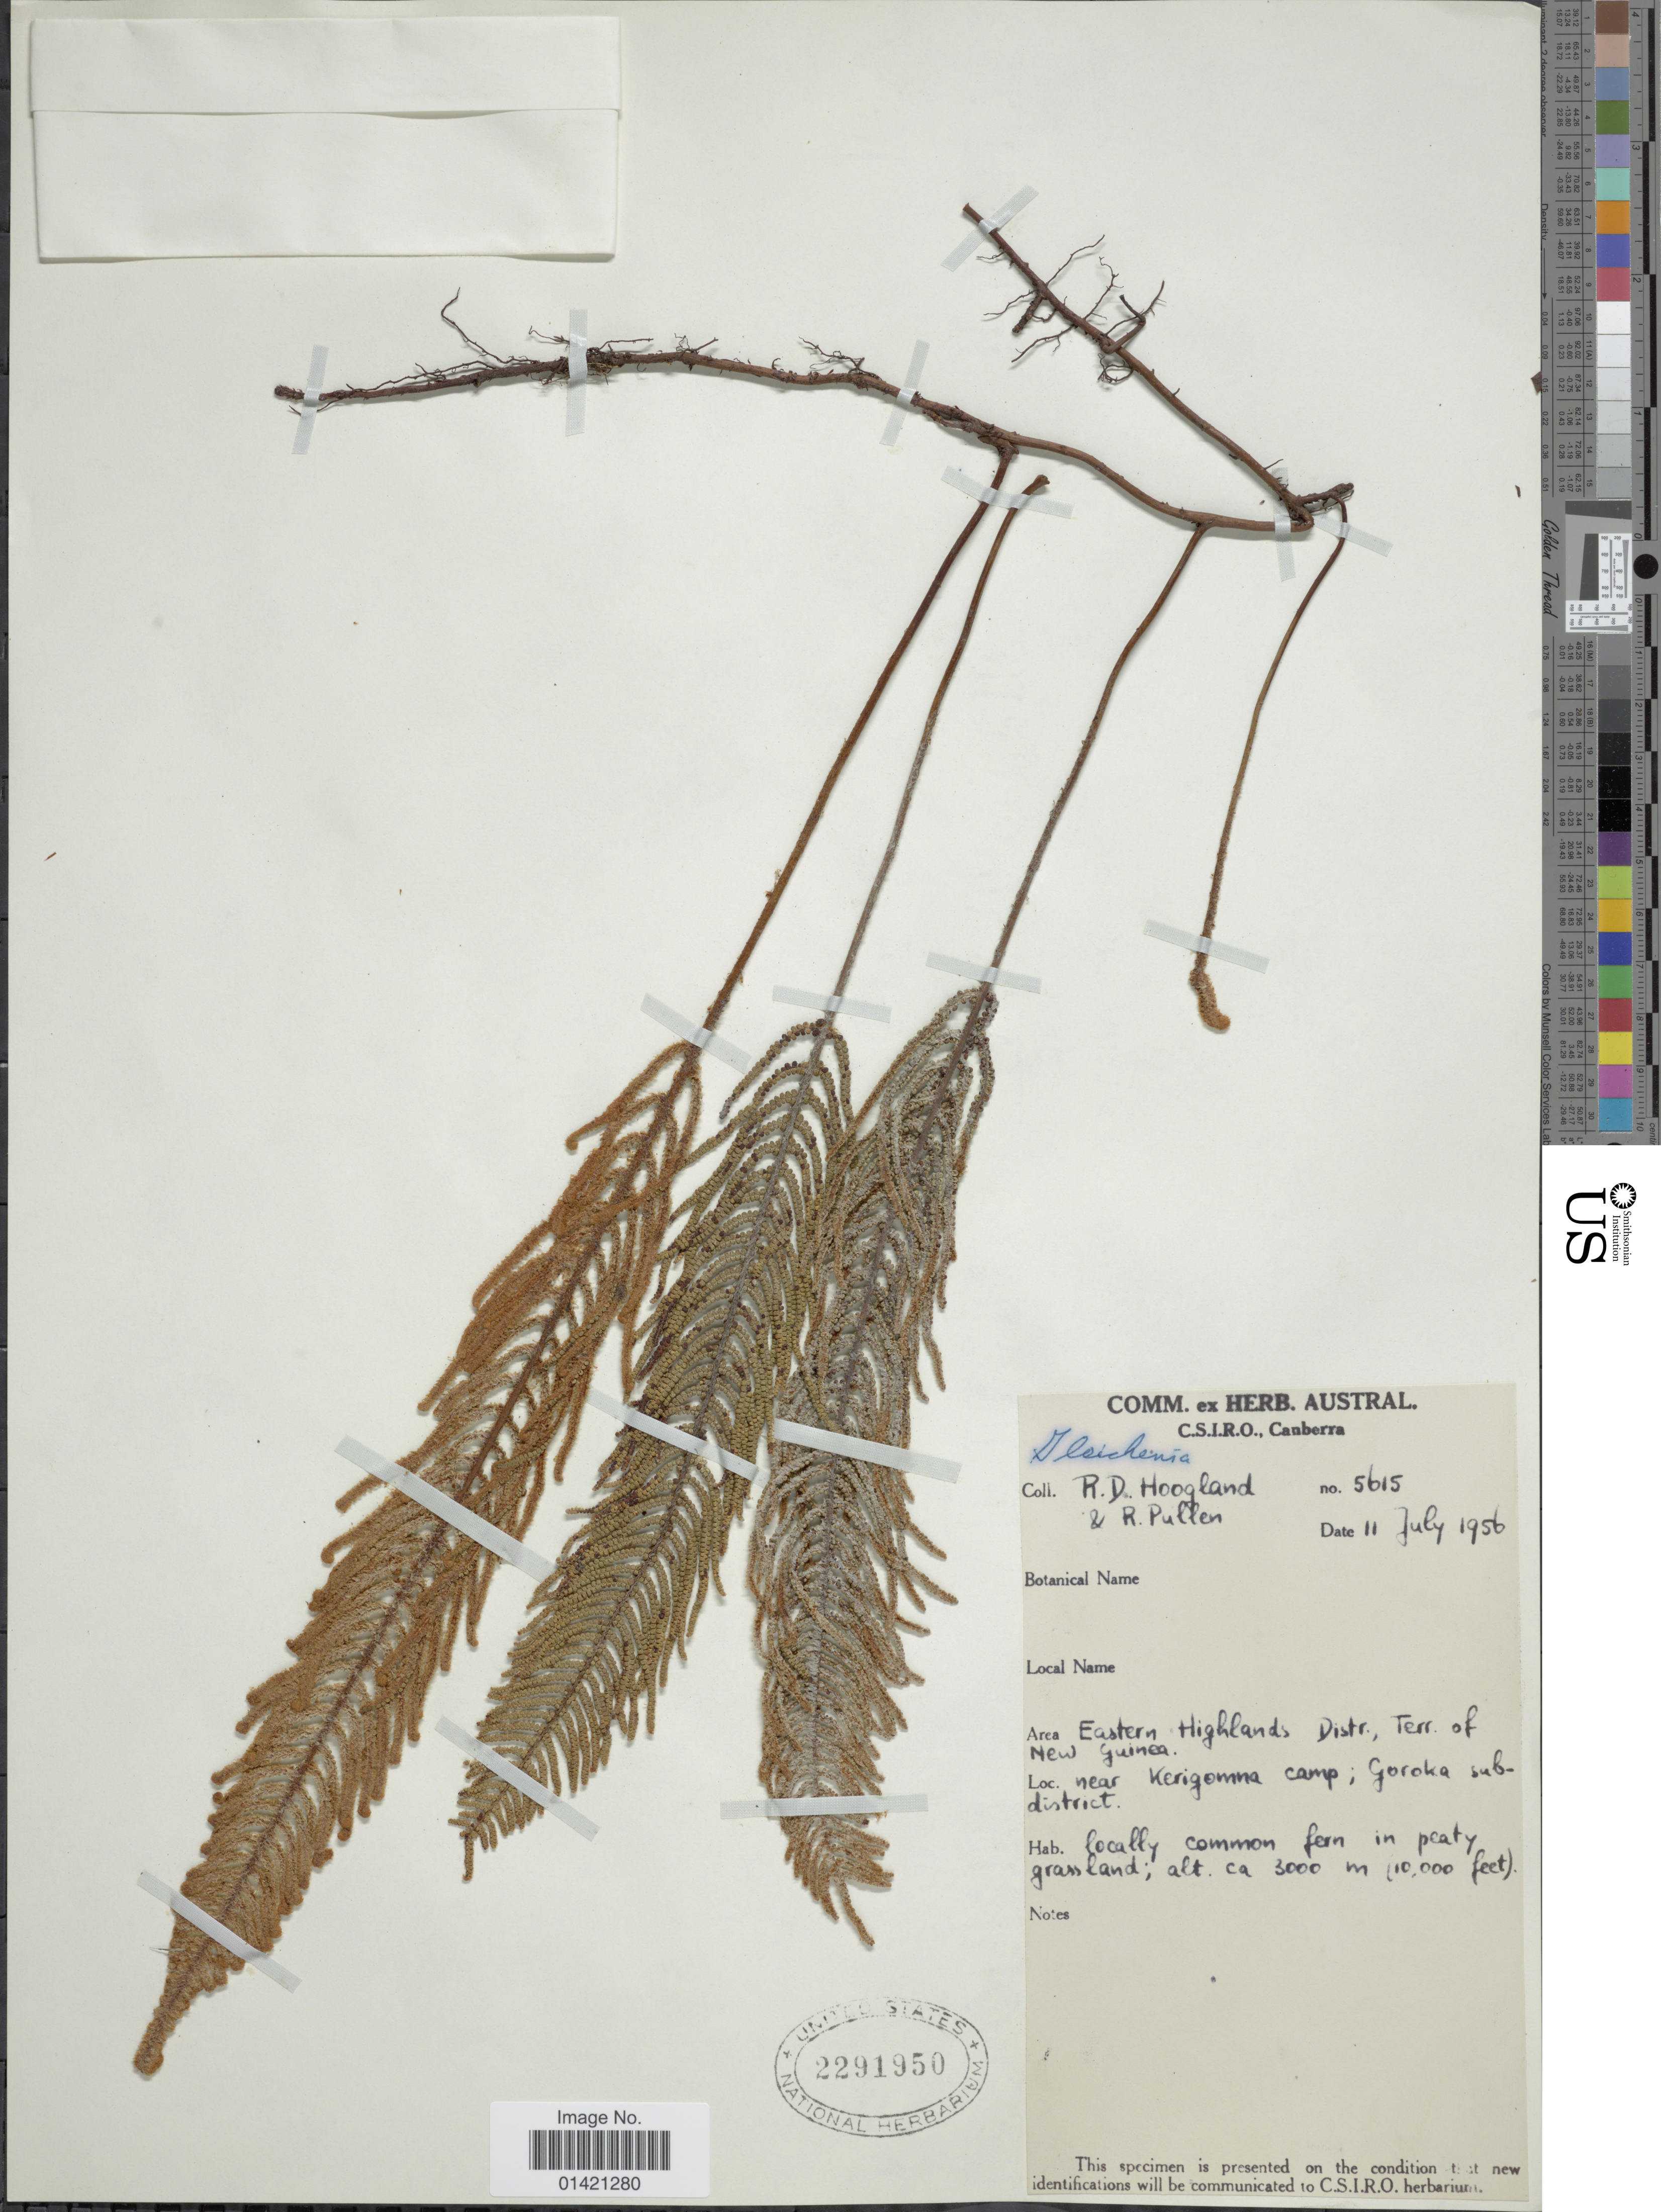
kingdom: Plantae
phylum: Tracheophyta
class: Polypodiopsida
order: Gleicheniales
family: Gleicheniaceae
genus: Gleichenia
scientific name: Gleichenia vulcanica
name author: Blume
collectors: R. D. Hoogland & R. Pullen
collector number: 5615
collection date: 1956-07-11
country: Papua New Guinea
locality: Eastern Highlands Distr., Terr. of New Guinea. Near Kerigomma camp; Goroka subdistrict.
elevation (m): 3000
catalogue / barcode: US 2291950